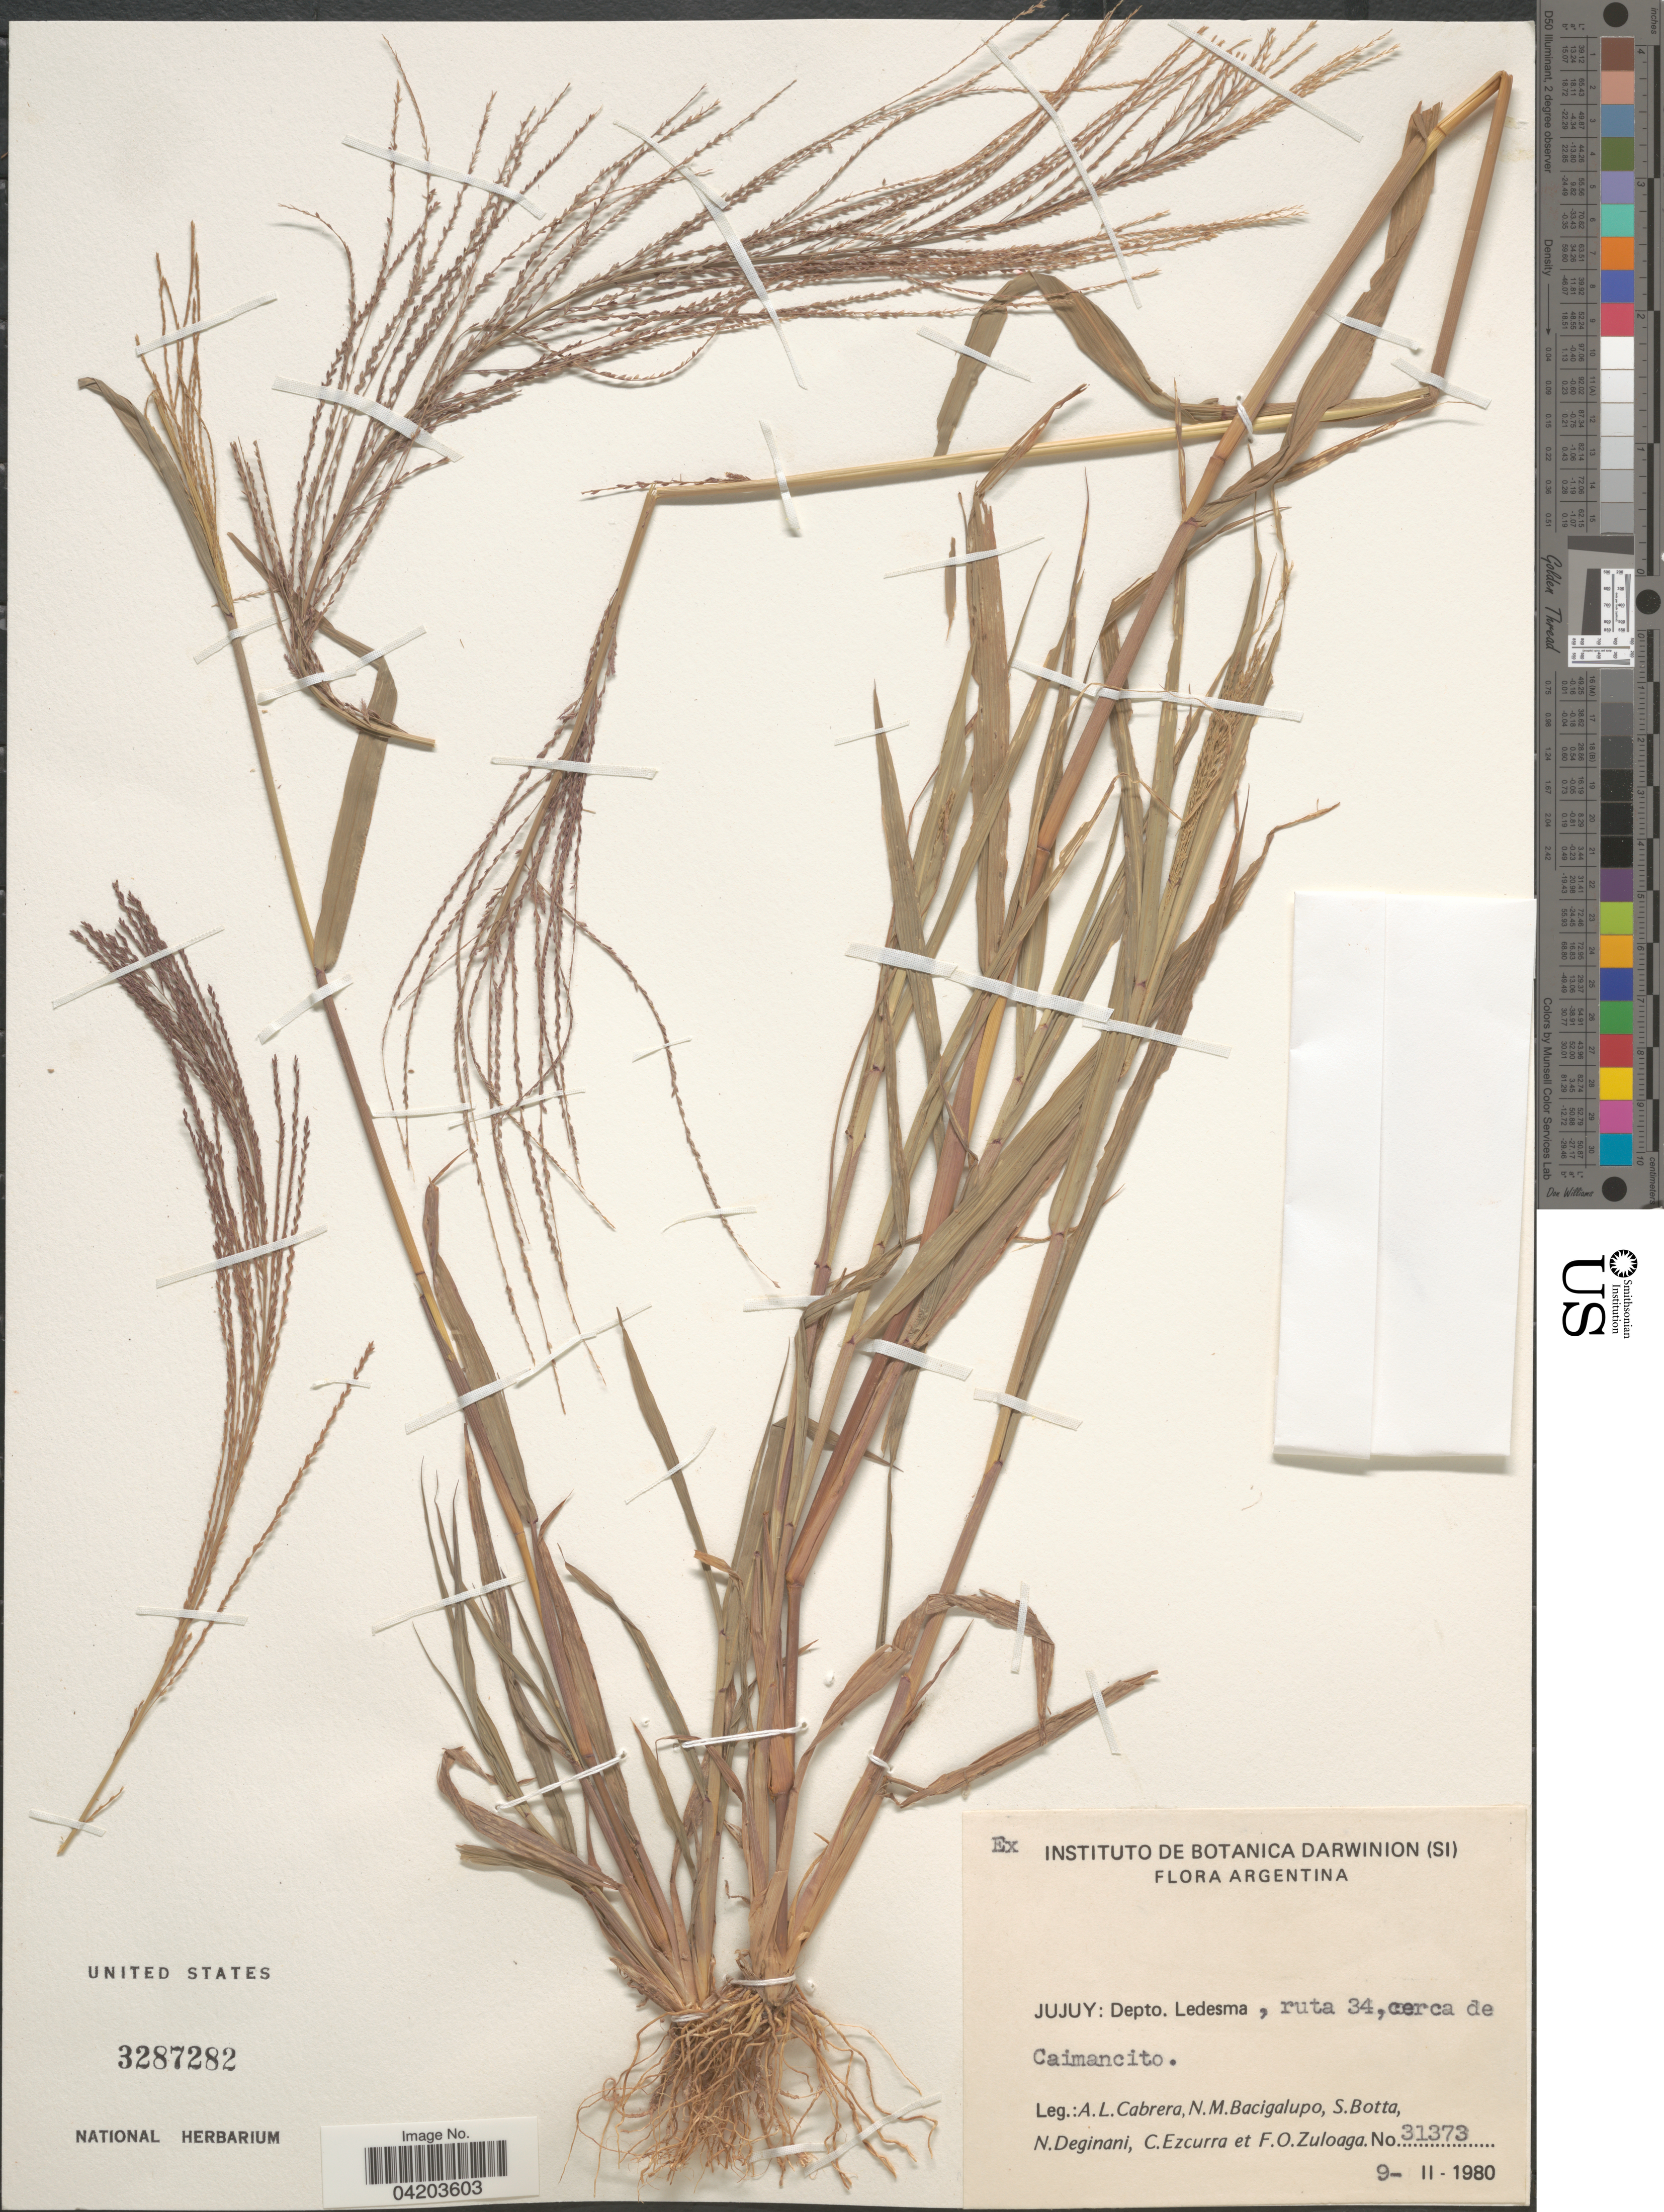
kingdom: Plantae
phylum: Tracheophyta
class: Liliopsida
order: Poales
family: Poaceae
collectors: A. L. Cabrera, N. M. Bacigalupo, S. Botta, N. Deginani & et al.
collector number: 31373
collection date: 1980-02-09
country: Argentina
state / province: Jujuy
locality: Depto. Ledesma, ruta 34, cerca de Caimancito.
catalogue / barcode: US 3287282